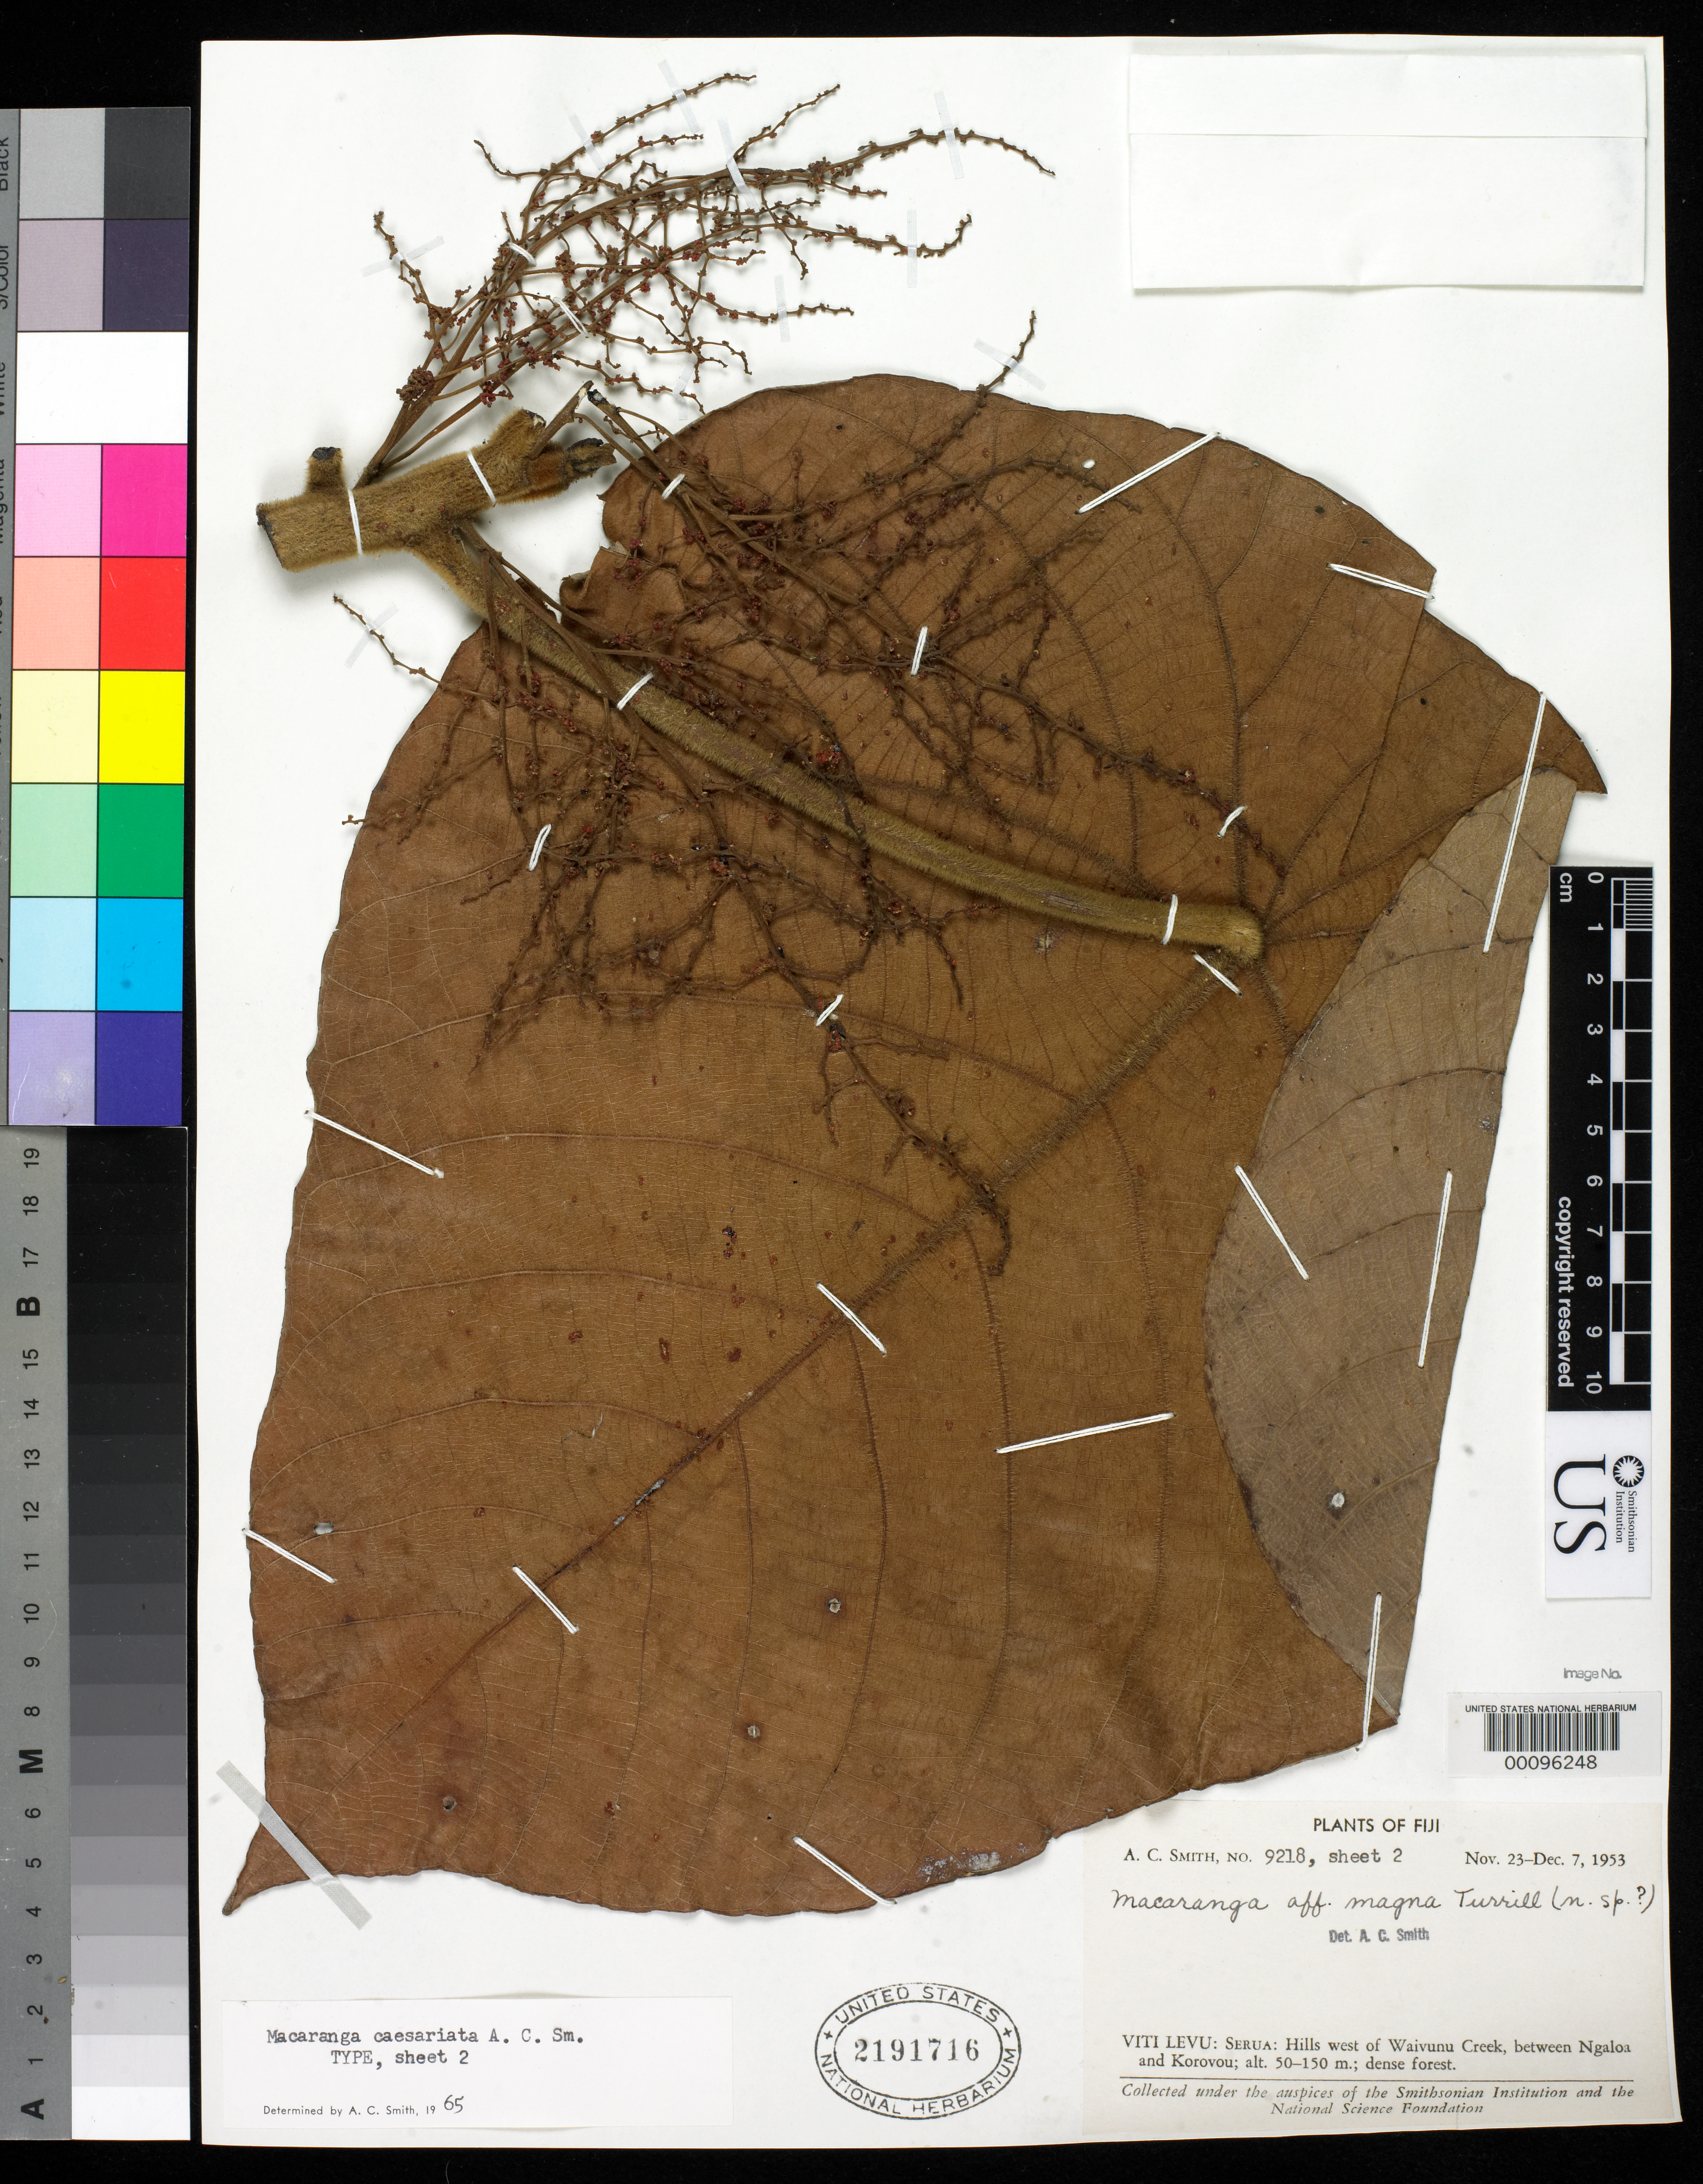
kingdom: Plantae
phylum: Tracheophyta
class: Magnoliopsida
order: Malpighiales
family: Euphorbiaceae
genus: Macaranga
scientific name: Macaranga caesariata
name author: A.C. Sm.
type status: Holotype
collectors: A. C. Smith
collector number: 9218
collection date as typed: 23 Nov 1953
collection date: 1953-11-23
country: Fiji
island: Viti Levu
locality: Serua, west of Waivunu Creek. [Viti Levu Group]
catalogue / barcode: US 2191716